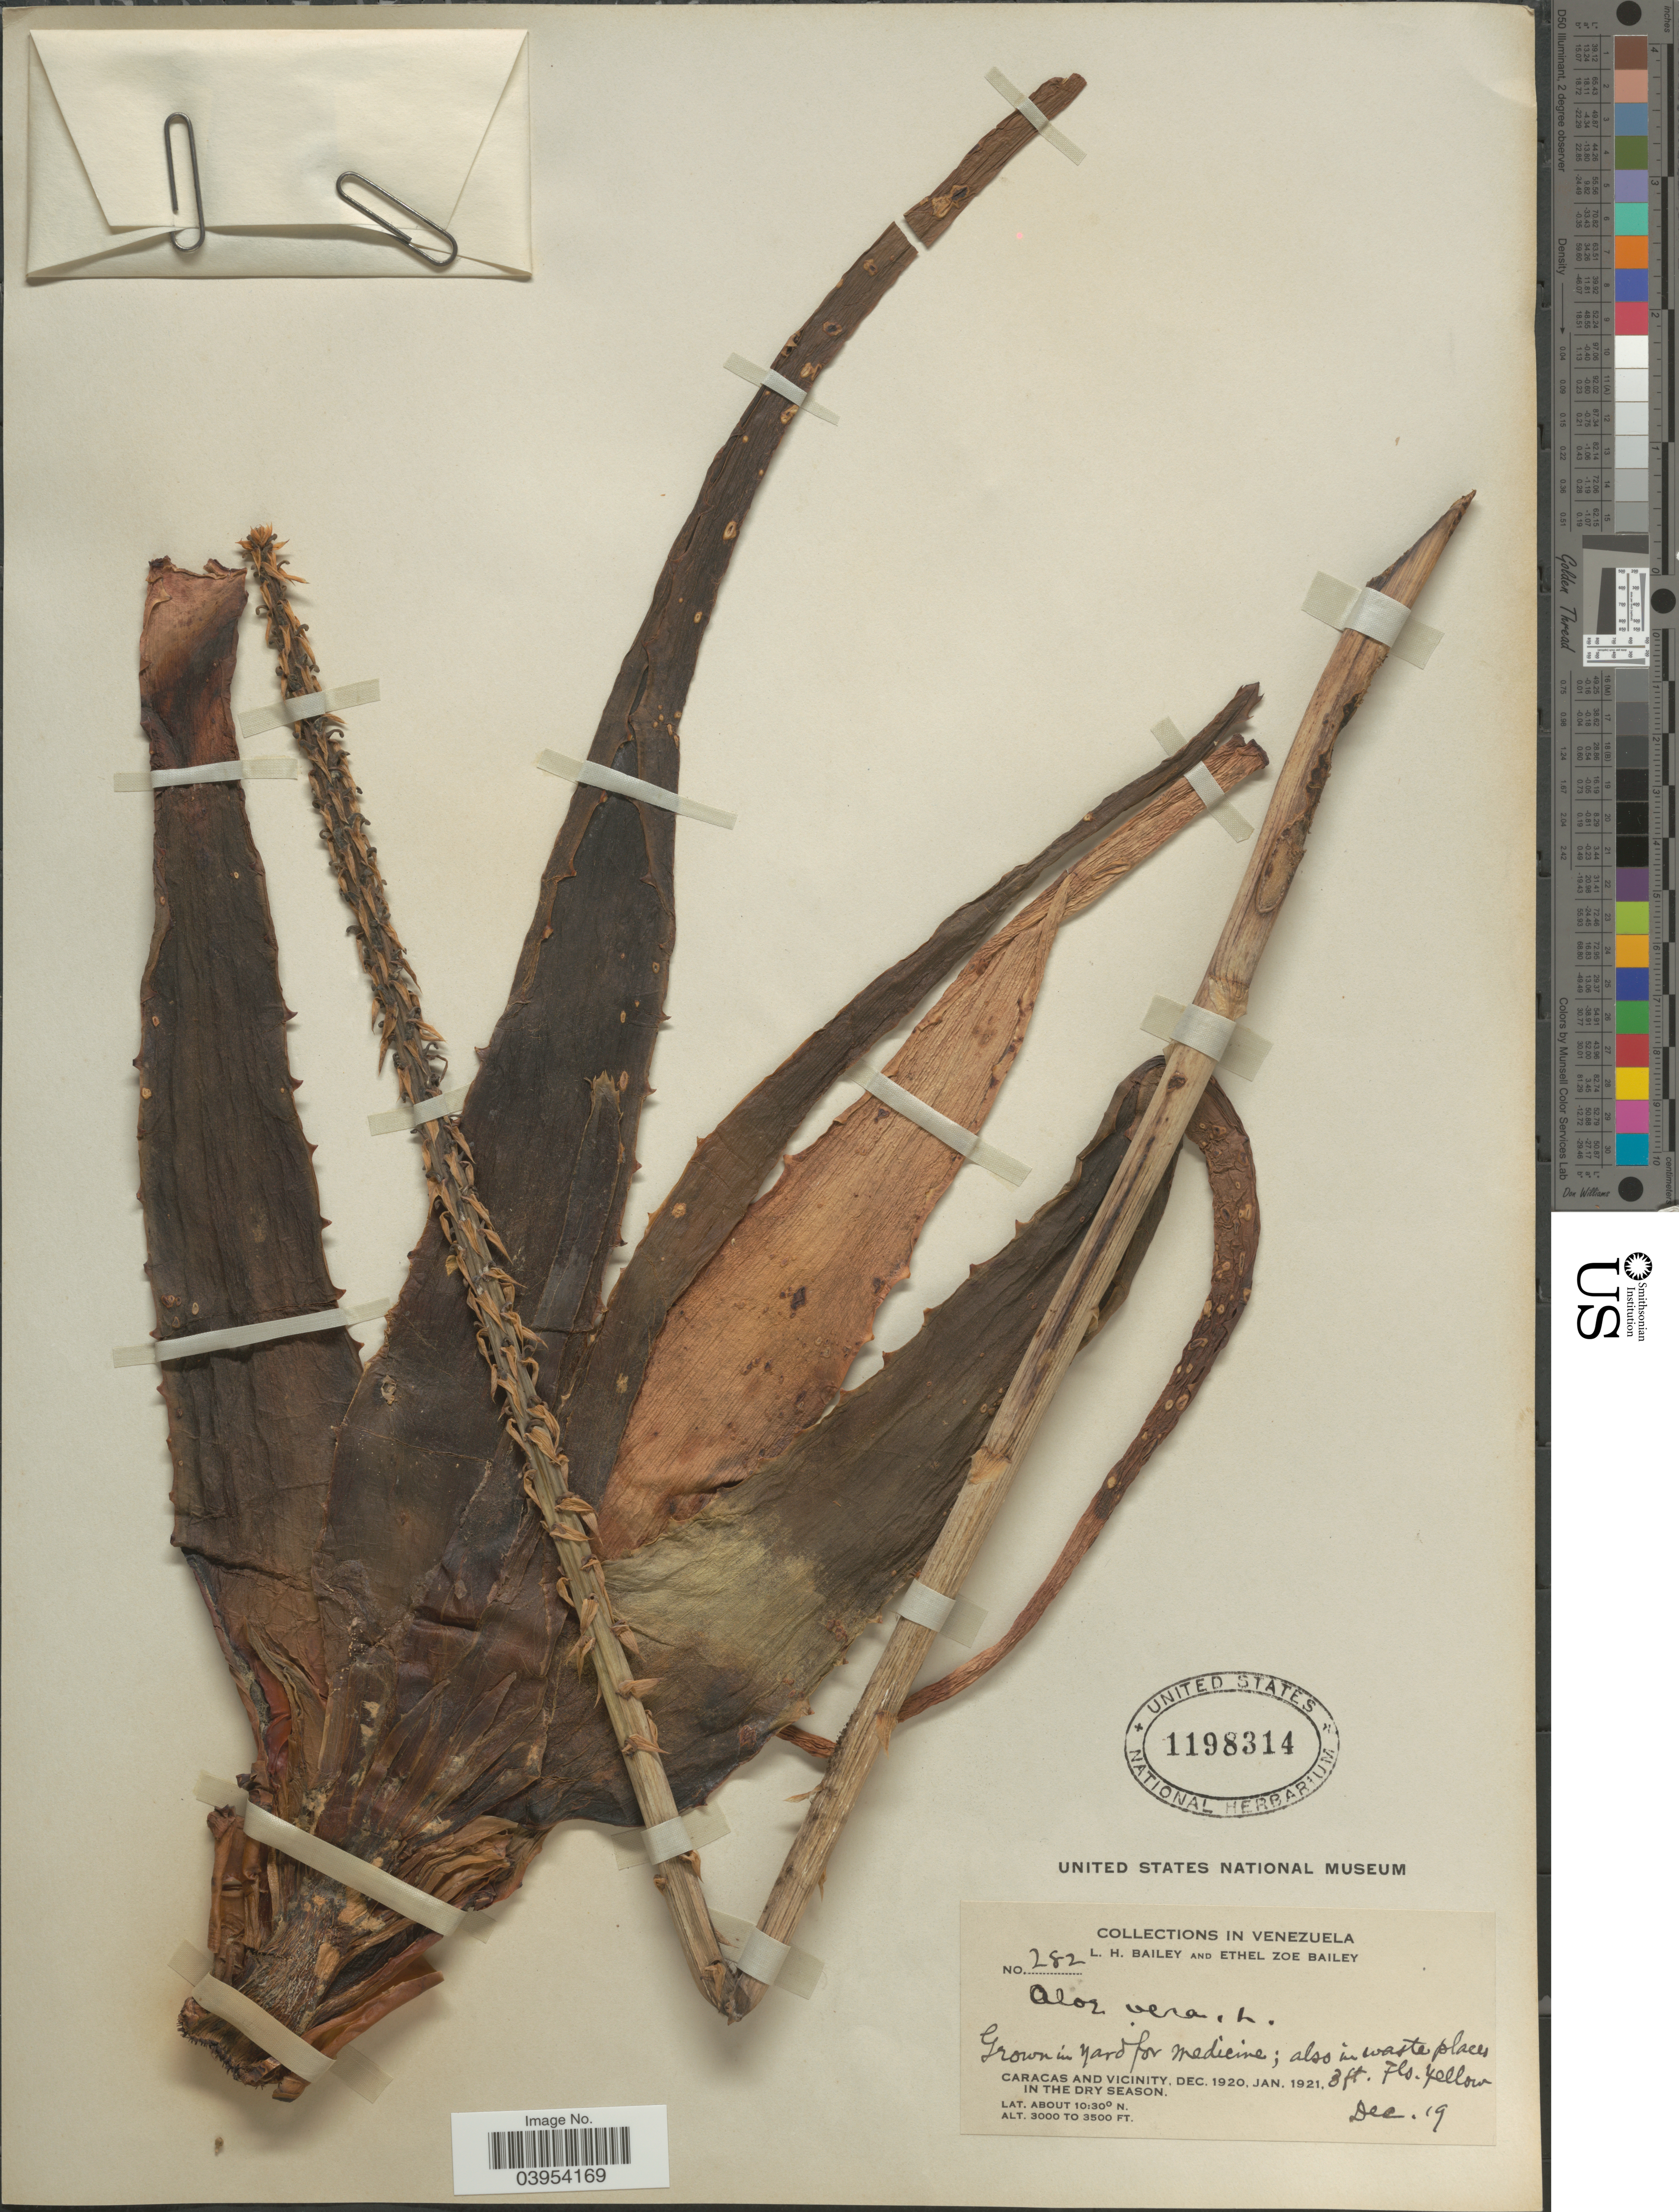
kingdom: Plantae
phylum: Tracheophyta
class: Liliopsida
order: Asparagales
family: Asphodelaceae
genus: Aloe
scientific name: Aloe vera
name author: L.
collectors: L. H. Bailey & E. Z. Bailey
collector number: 282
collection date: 1920-12-19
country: Venezuela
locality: Caracas and vicinity.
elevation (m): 914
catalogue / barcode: US 1198314